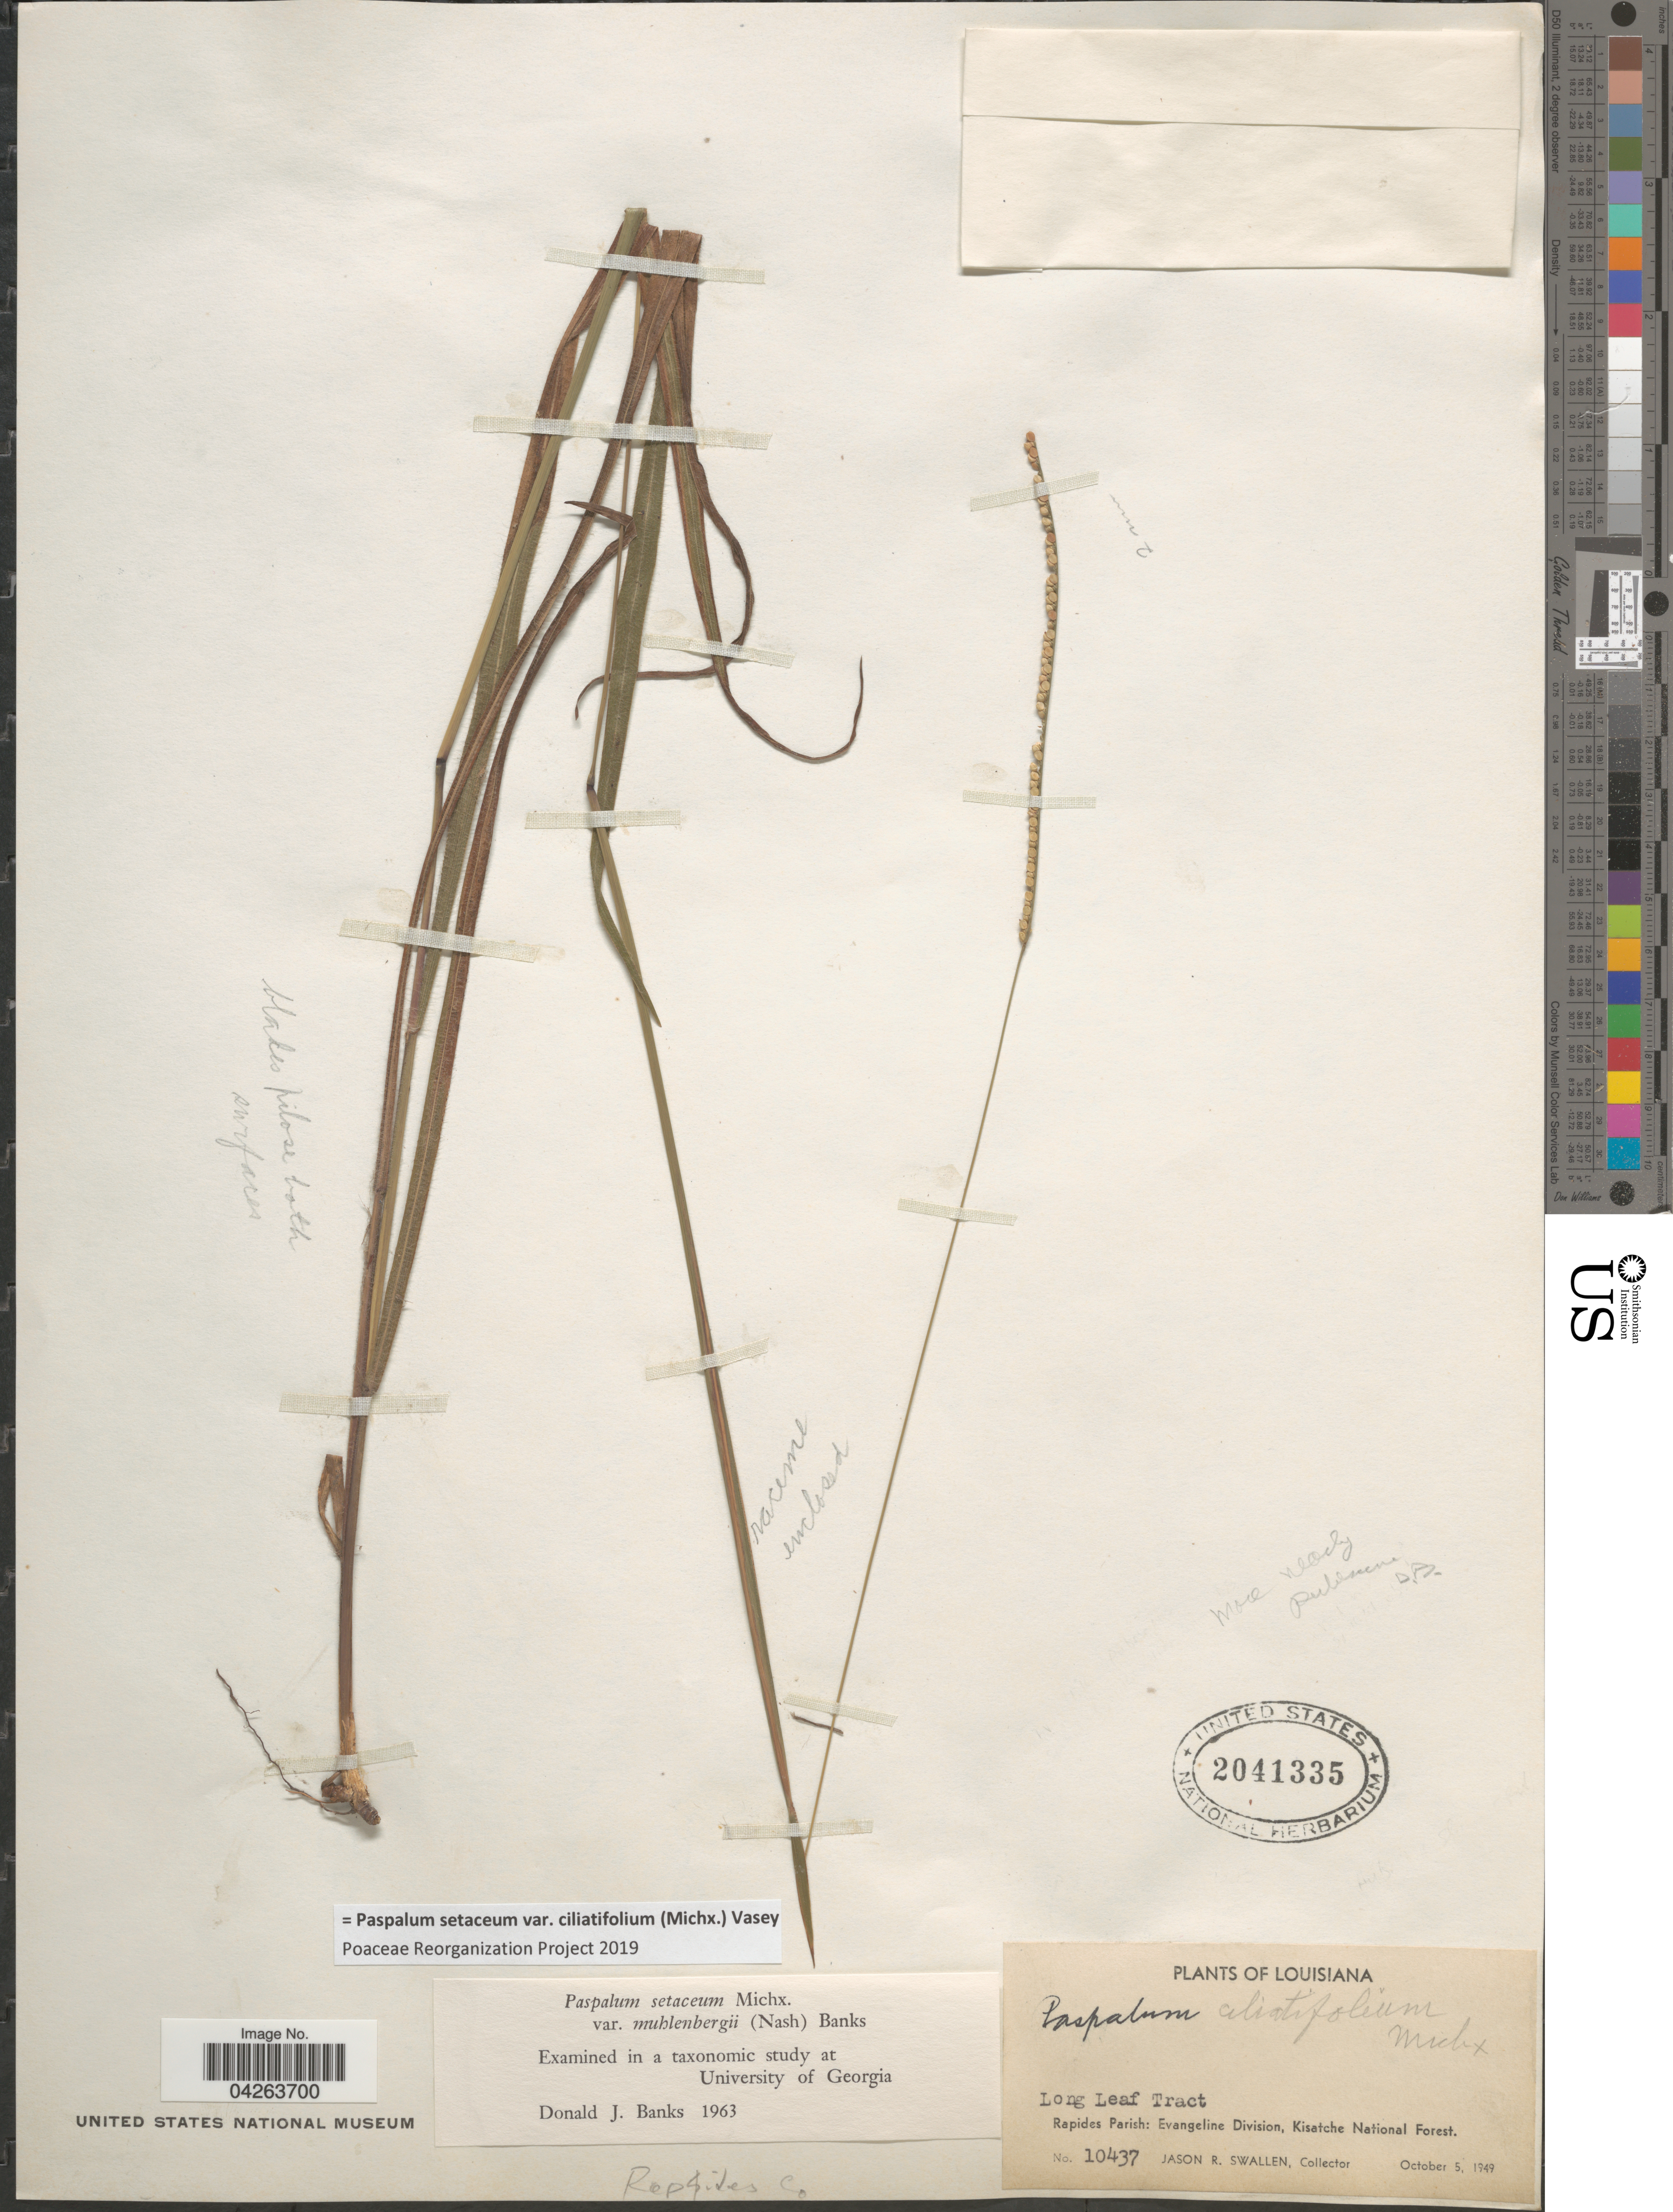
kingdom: Plantae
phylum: Tracheophyta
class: Liliopsida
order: Poales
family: Poaceae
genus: Paspalum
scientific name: Paspalum setaceum var. ciliatifolium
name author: (Michx.) Vasey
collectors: J. R. Swallen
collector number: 10437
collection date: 1949-10-05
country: United States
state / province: Louisiana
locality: Long Leaf Tract. Rapides Parish: Evangeline Division, Kisatche National Forest. Rapides Co.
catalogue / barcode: US 2041335